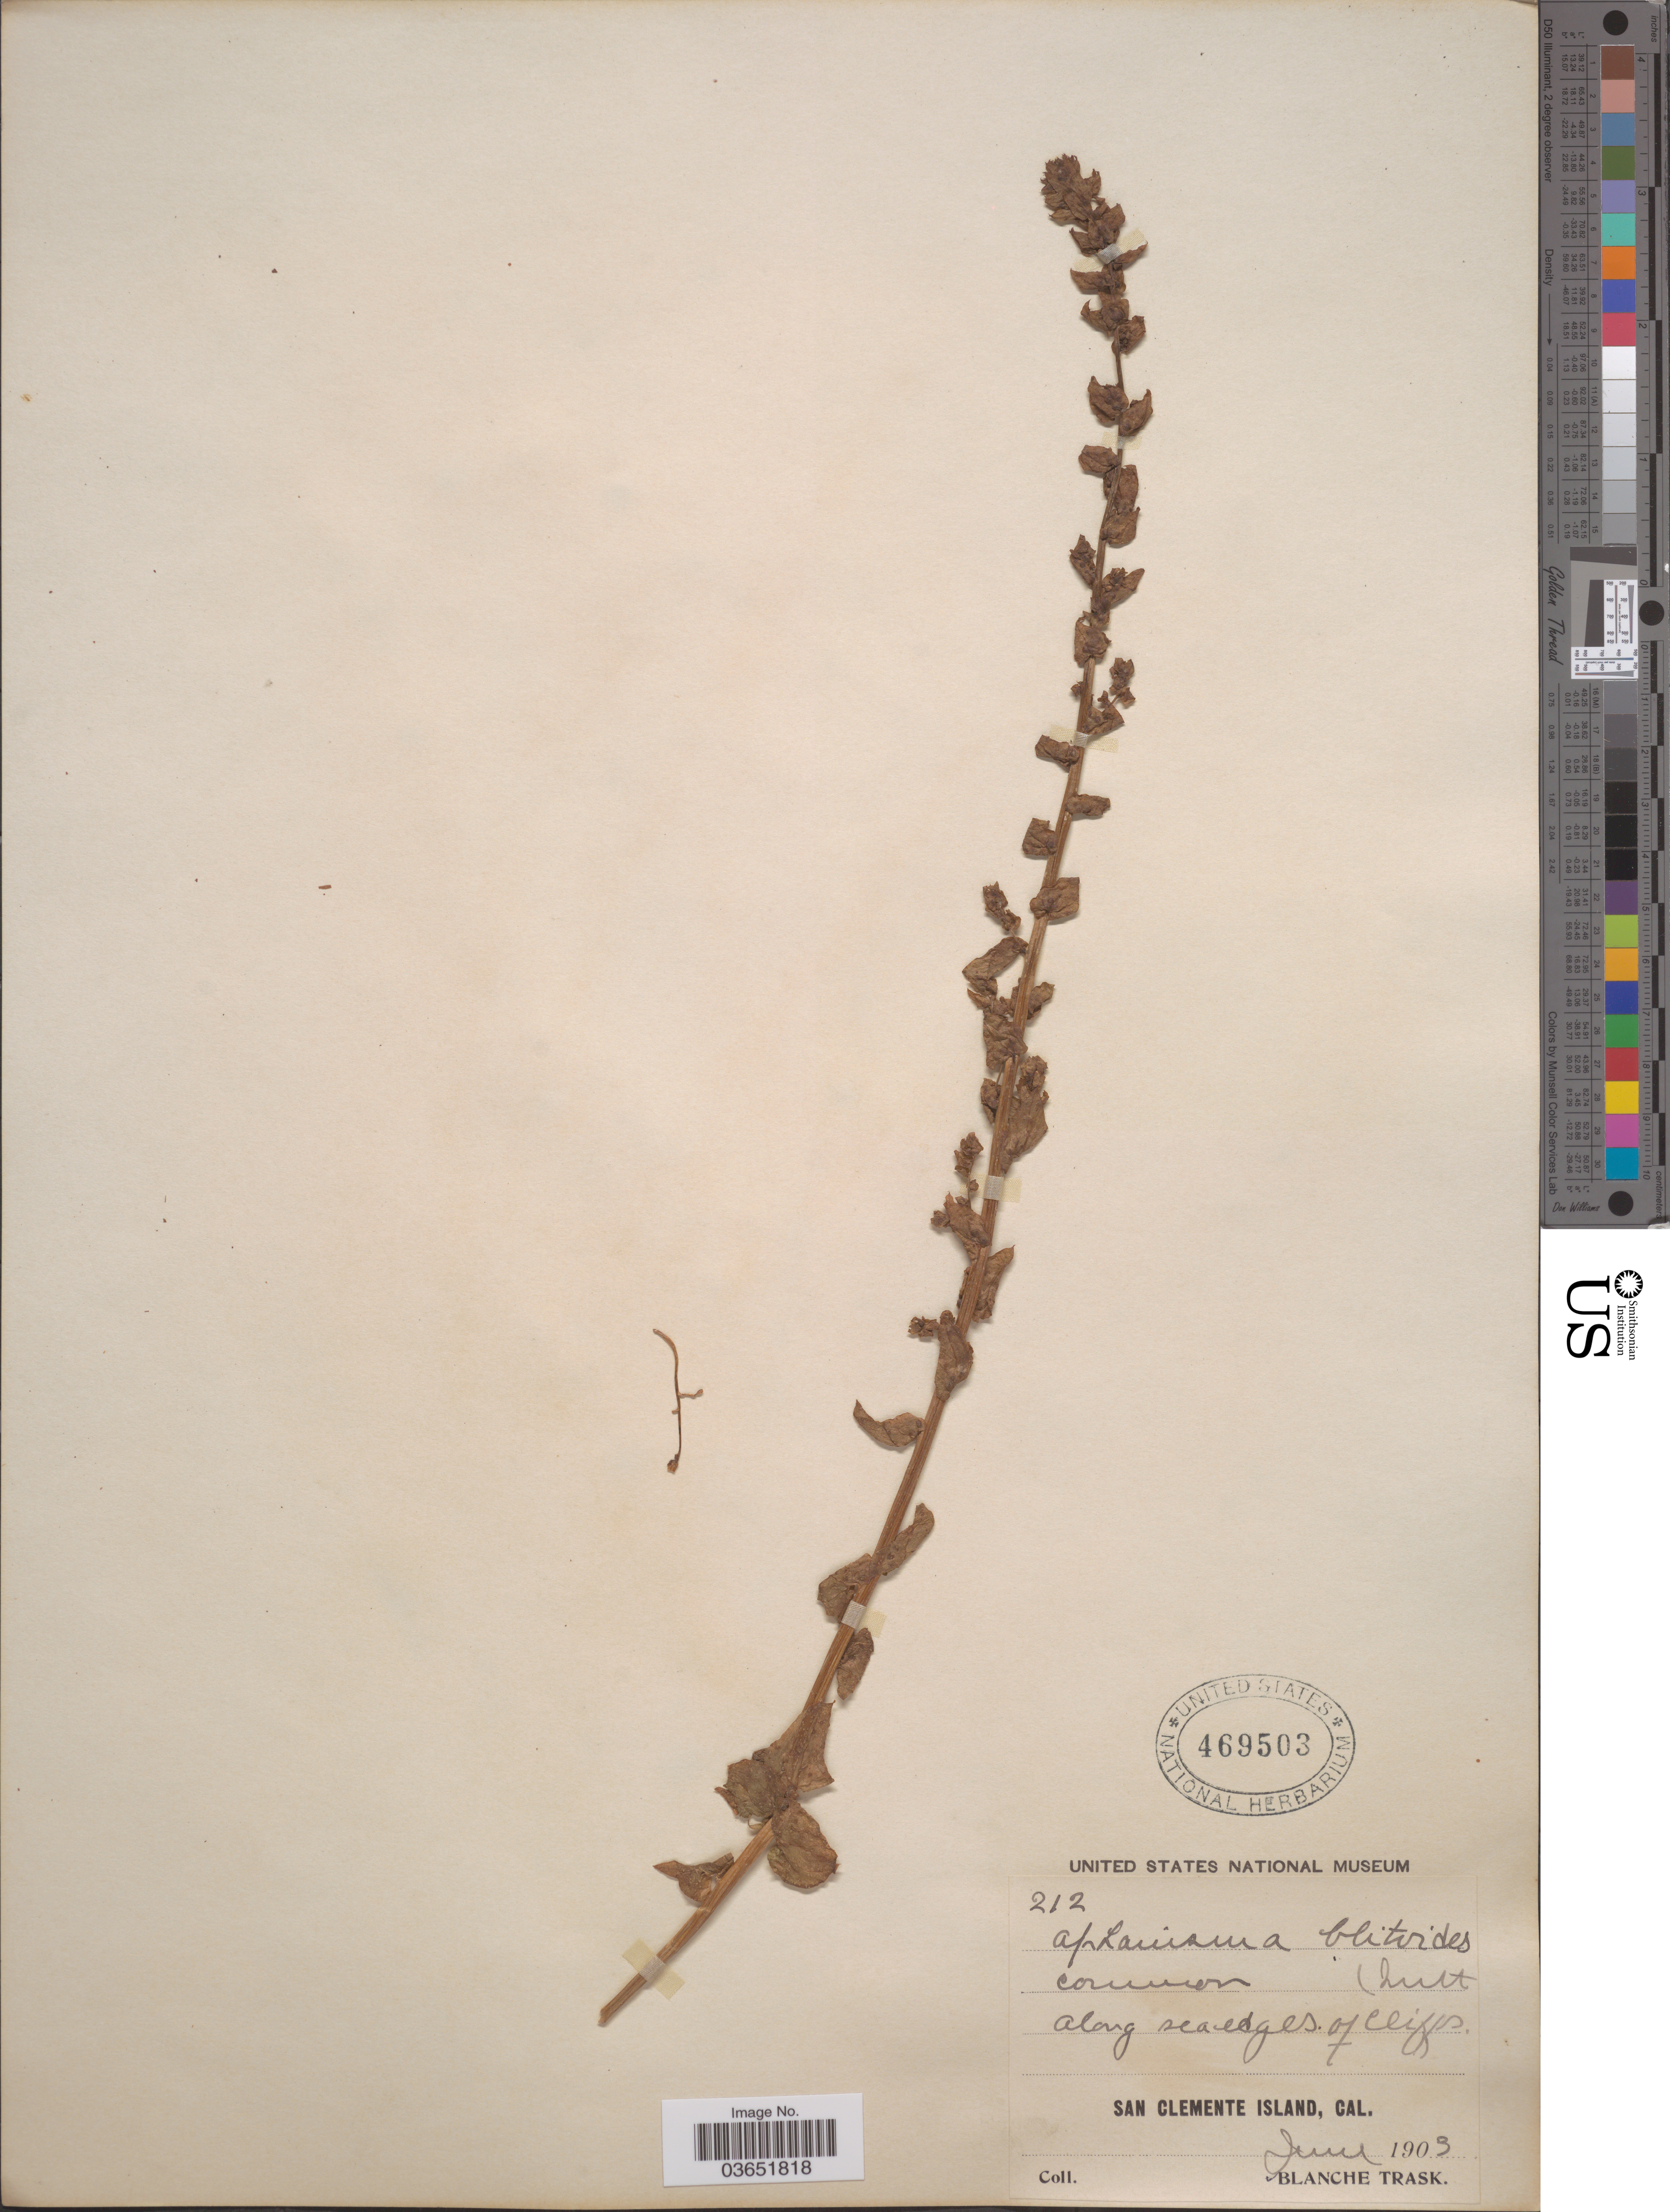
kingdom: Plantae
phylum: Tracheophyta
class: Magnoliopsida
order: Caryophyllales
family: Amaranthaceae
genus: Aphanisma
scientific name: Aphanisma blitoides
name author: Nutt. ex Moq.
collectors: B. Trask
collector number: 212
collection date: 1903-06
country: United States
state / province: California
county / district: Los Angeles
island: San Clemente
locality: San Clemente Island.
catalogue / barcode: US 469503